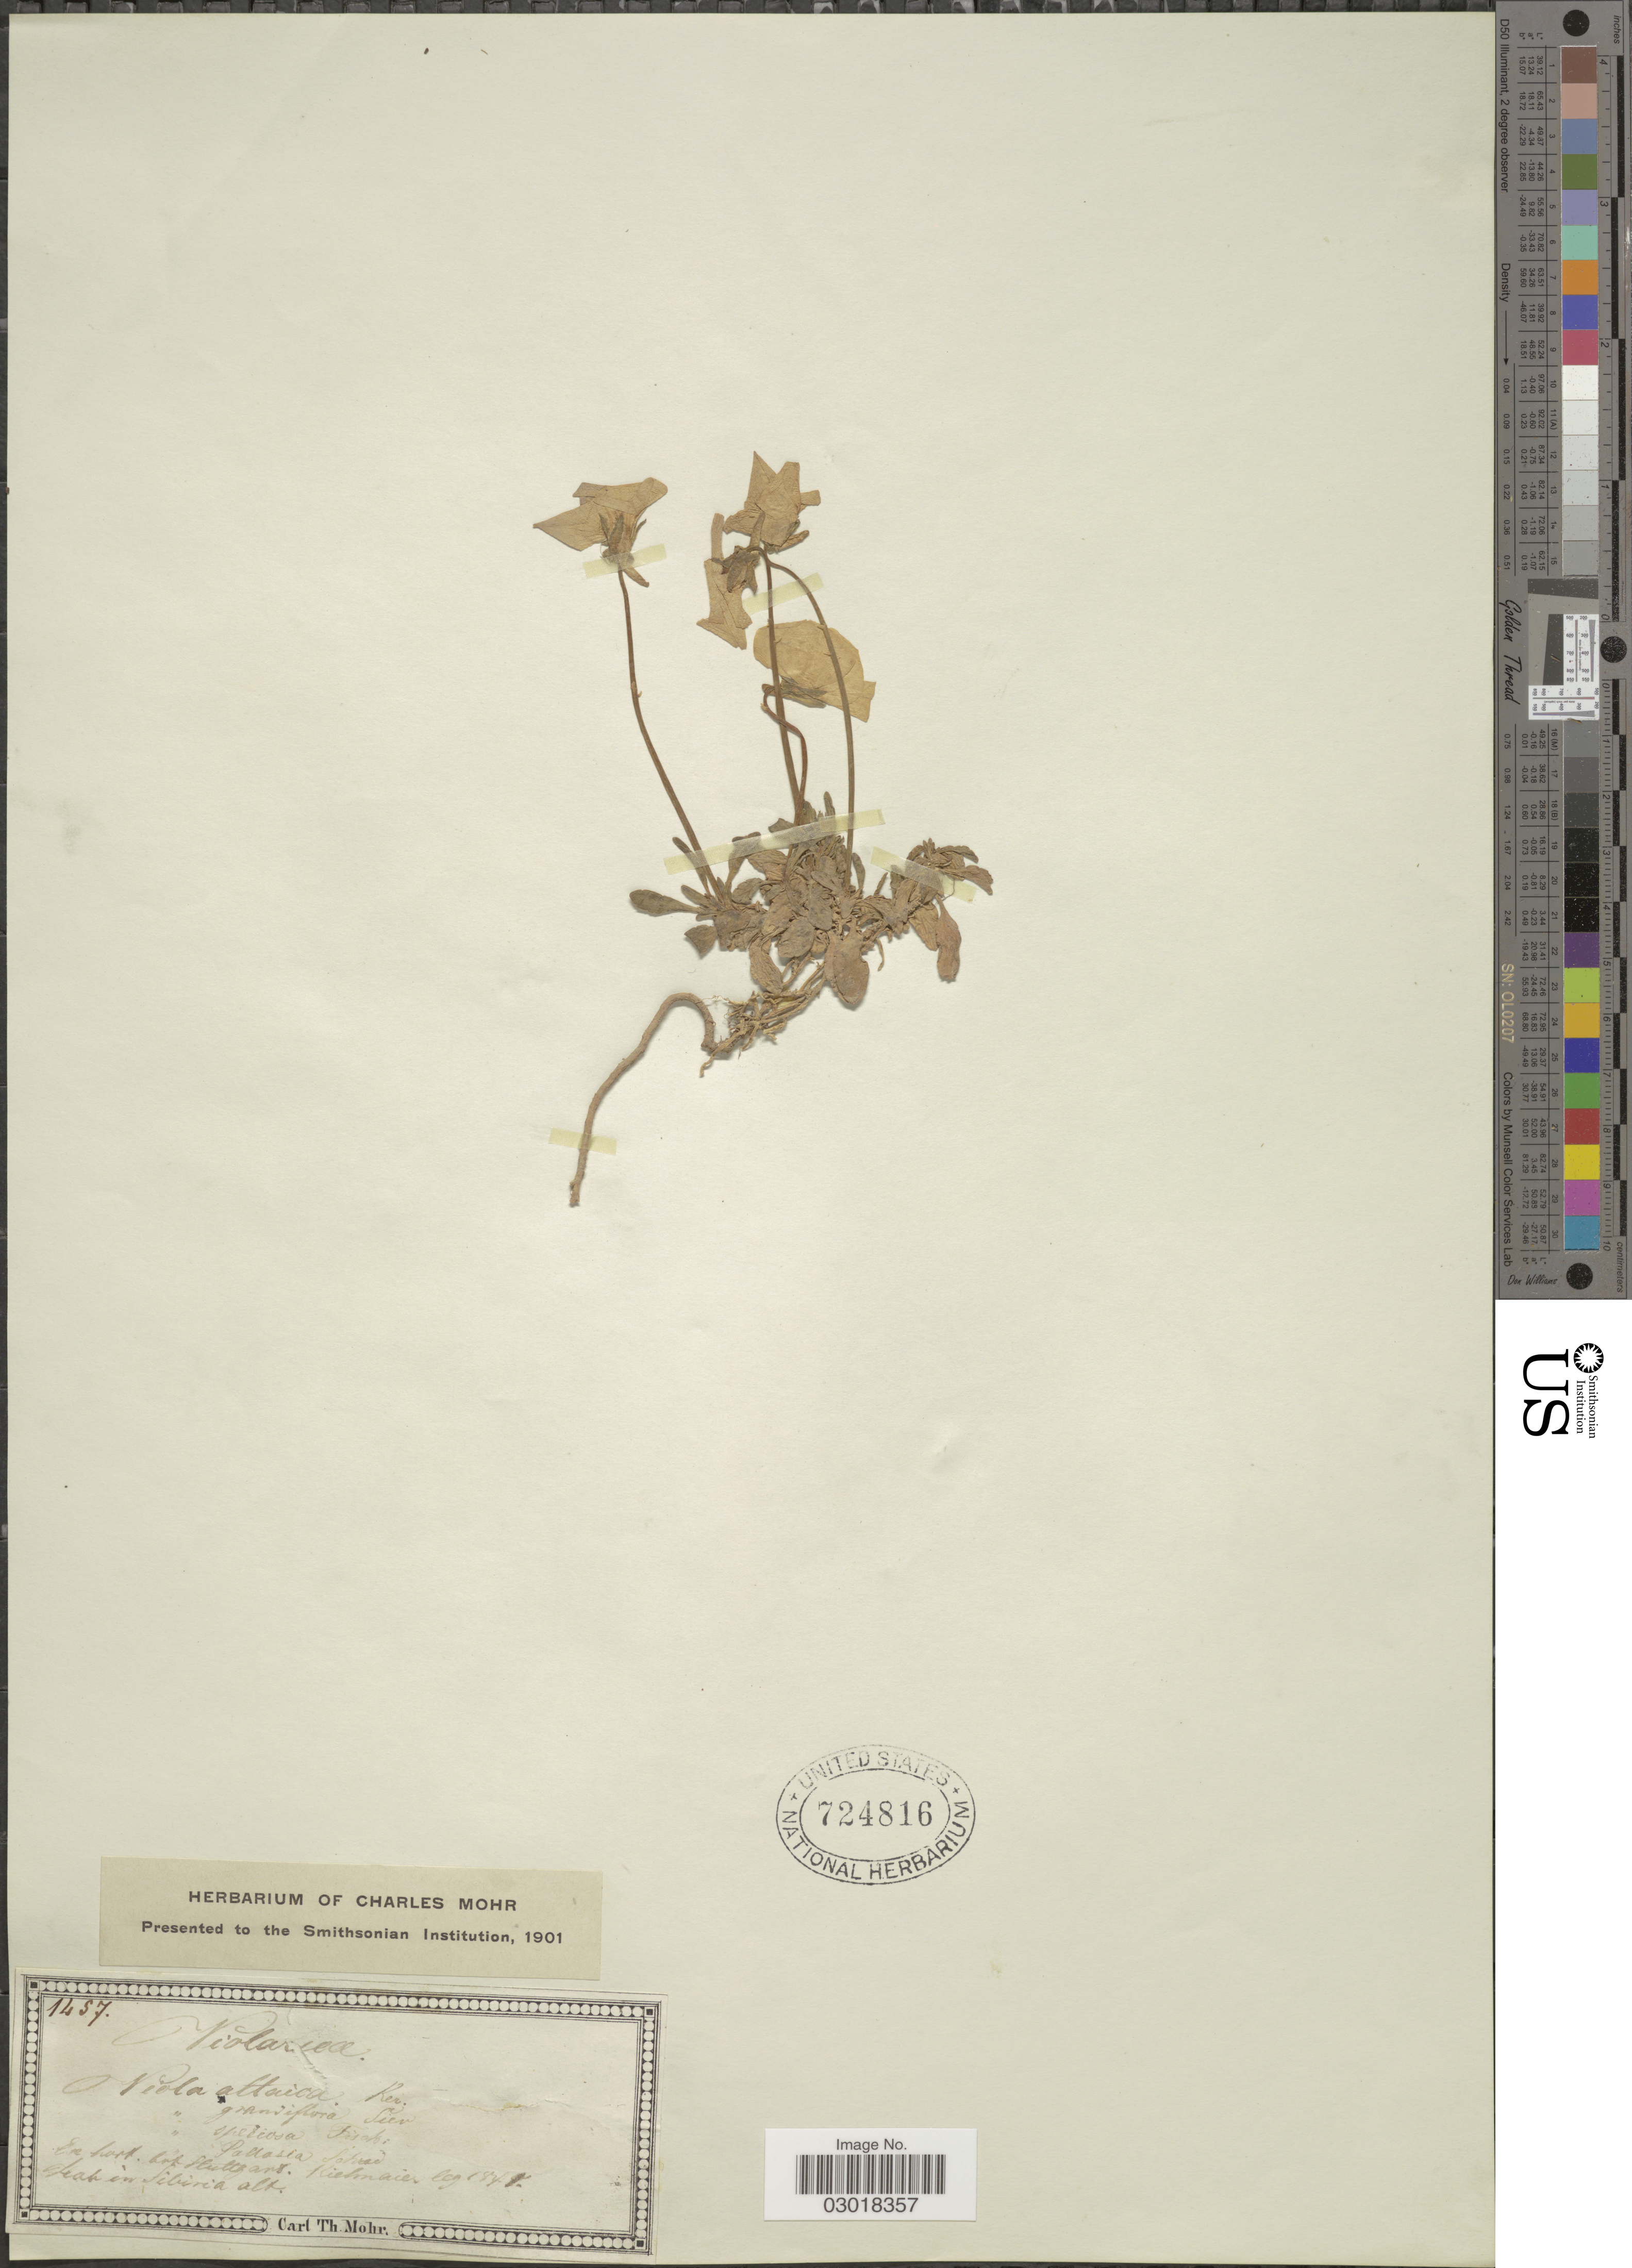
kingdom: Plantae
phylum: Tracheophyta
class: Magnoliopsida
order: Malpighiales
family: Violaceae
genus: Viola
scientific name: Viola altaica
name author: Ker Gawl.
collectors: Mohr, C. T. (herbarium)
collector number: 1457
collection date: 1848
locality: Hor. bot. Shultes and. Kiechmaier. In Sibiria. [unsure placement] [interpreted]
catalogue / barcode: US 724816